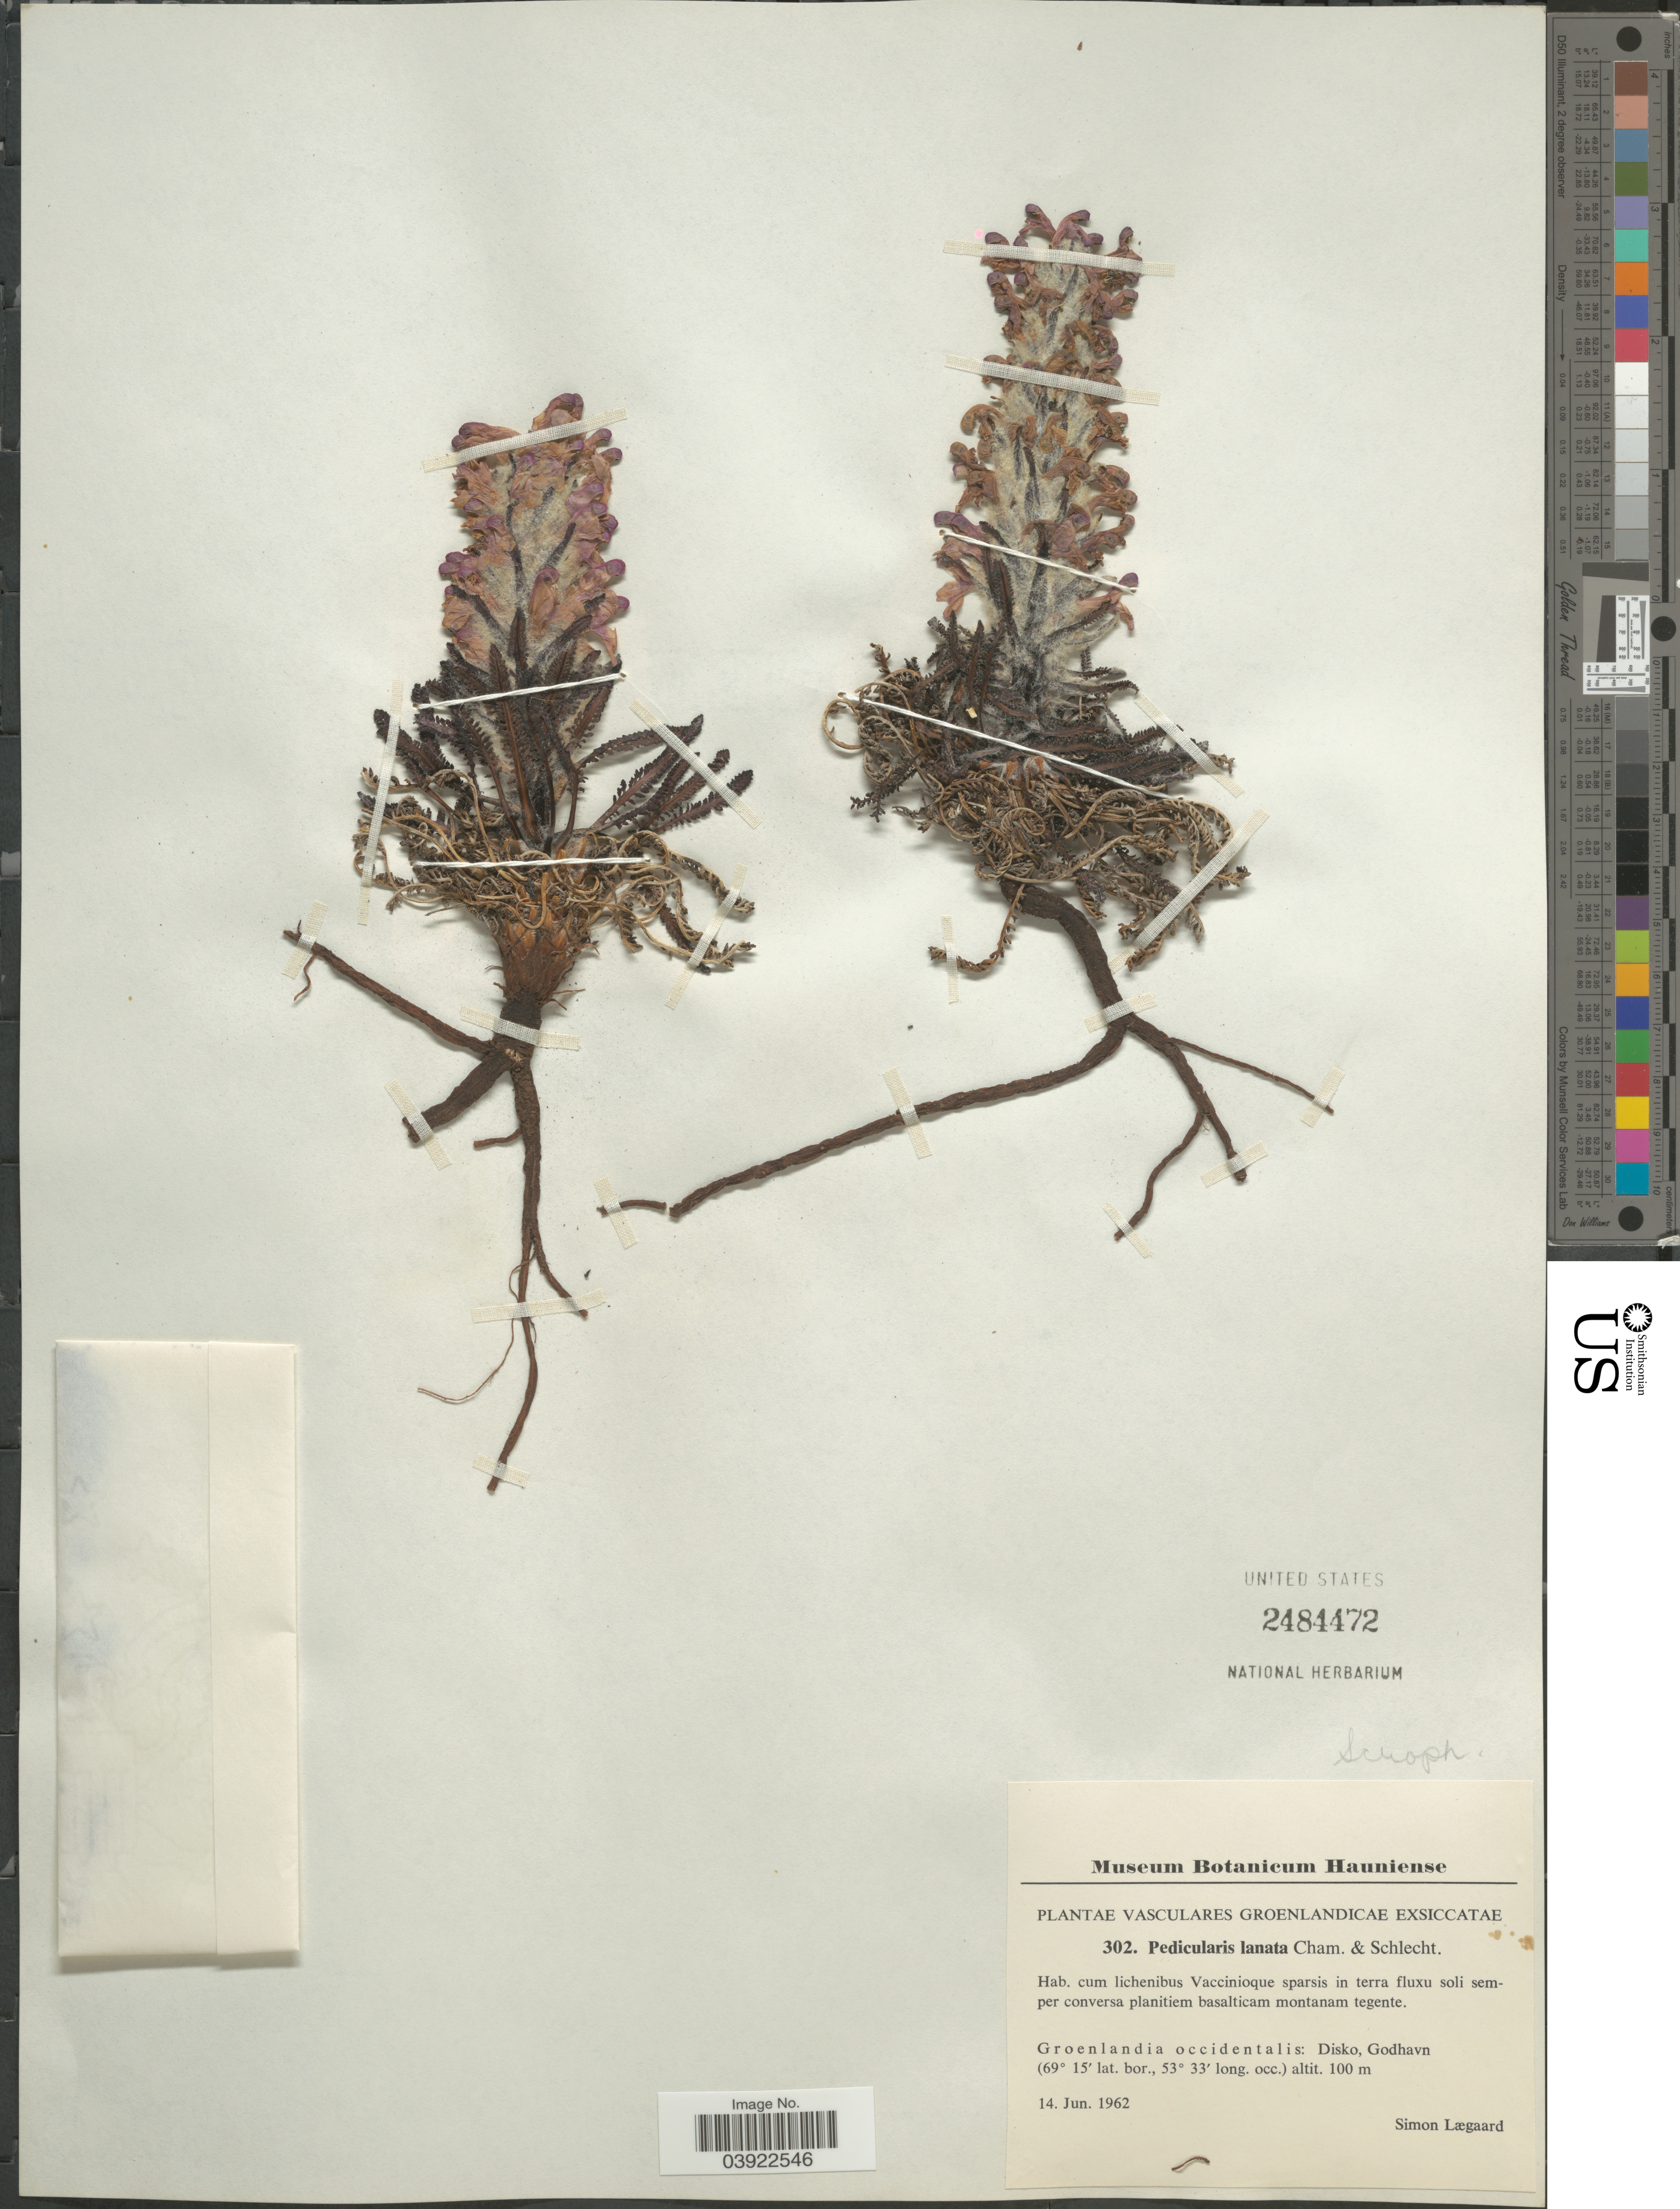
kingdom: Plantae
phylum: Tracheophyta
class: Magnoliopsida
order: Lamiales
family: Orobanchaceae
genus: Pedicularis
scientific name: Pedicularis lanata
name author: Willd. ex Cham. & Schltdl.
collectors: S. Lægaard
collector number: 302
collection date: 1962-06-14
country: Greenland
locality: Groenlandia occidentalis: Disko, Godhavn.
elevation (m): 100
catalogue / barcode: US 2484472